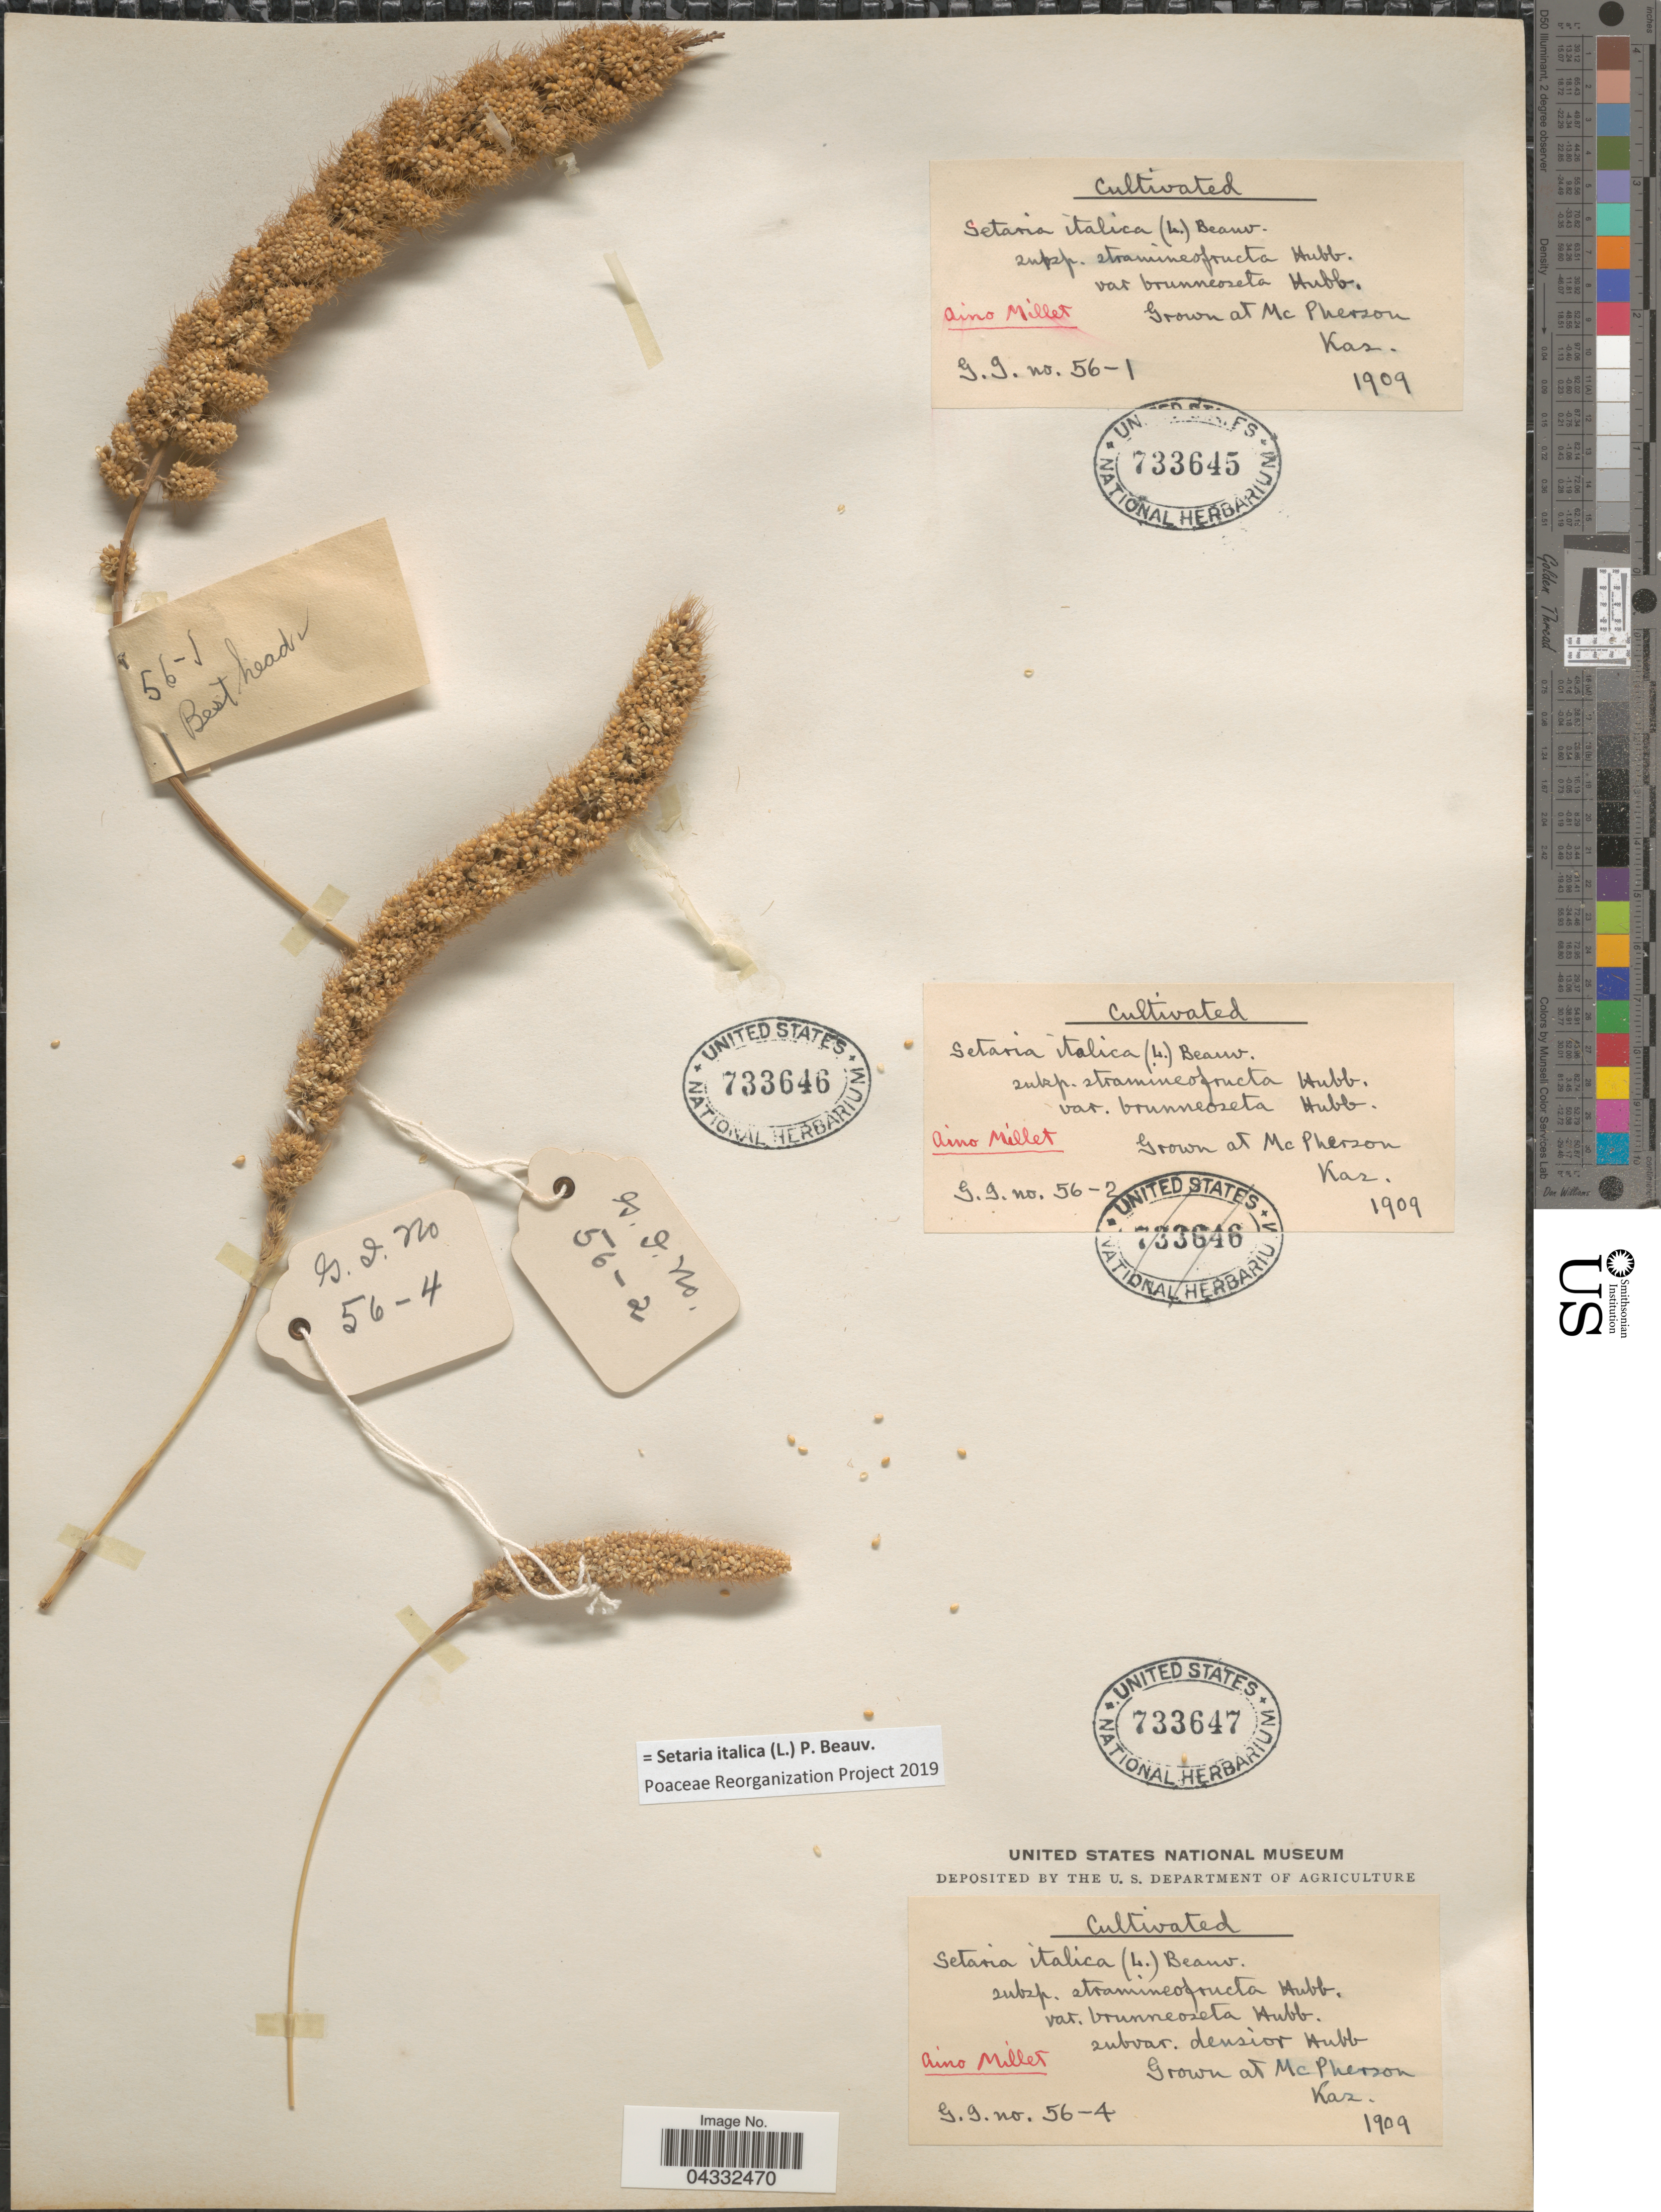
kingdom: Plantae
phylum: Tracheophyta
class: Liliopsida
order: Poales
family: Poaceae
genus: Setaria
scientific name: Setaria italica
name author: (L.) P. Beauv.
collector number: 56-1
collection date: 1909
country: United States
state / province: Kansas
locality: McPherson.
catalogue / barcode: US 733645